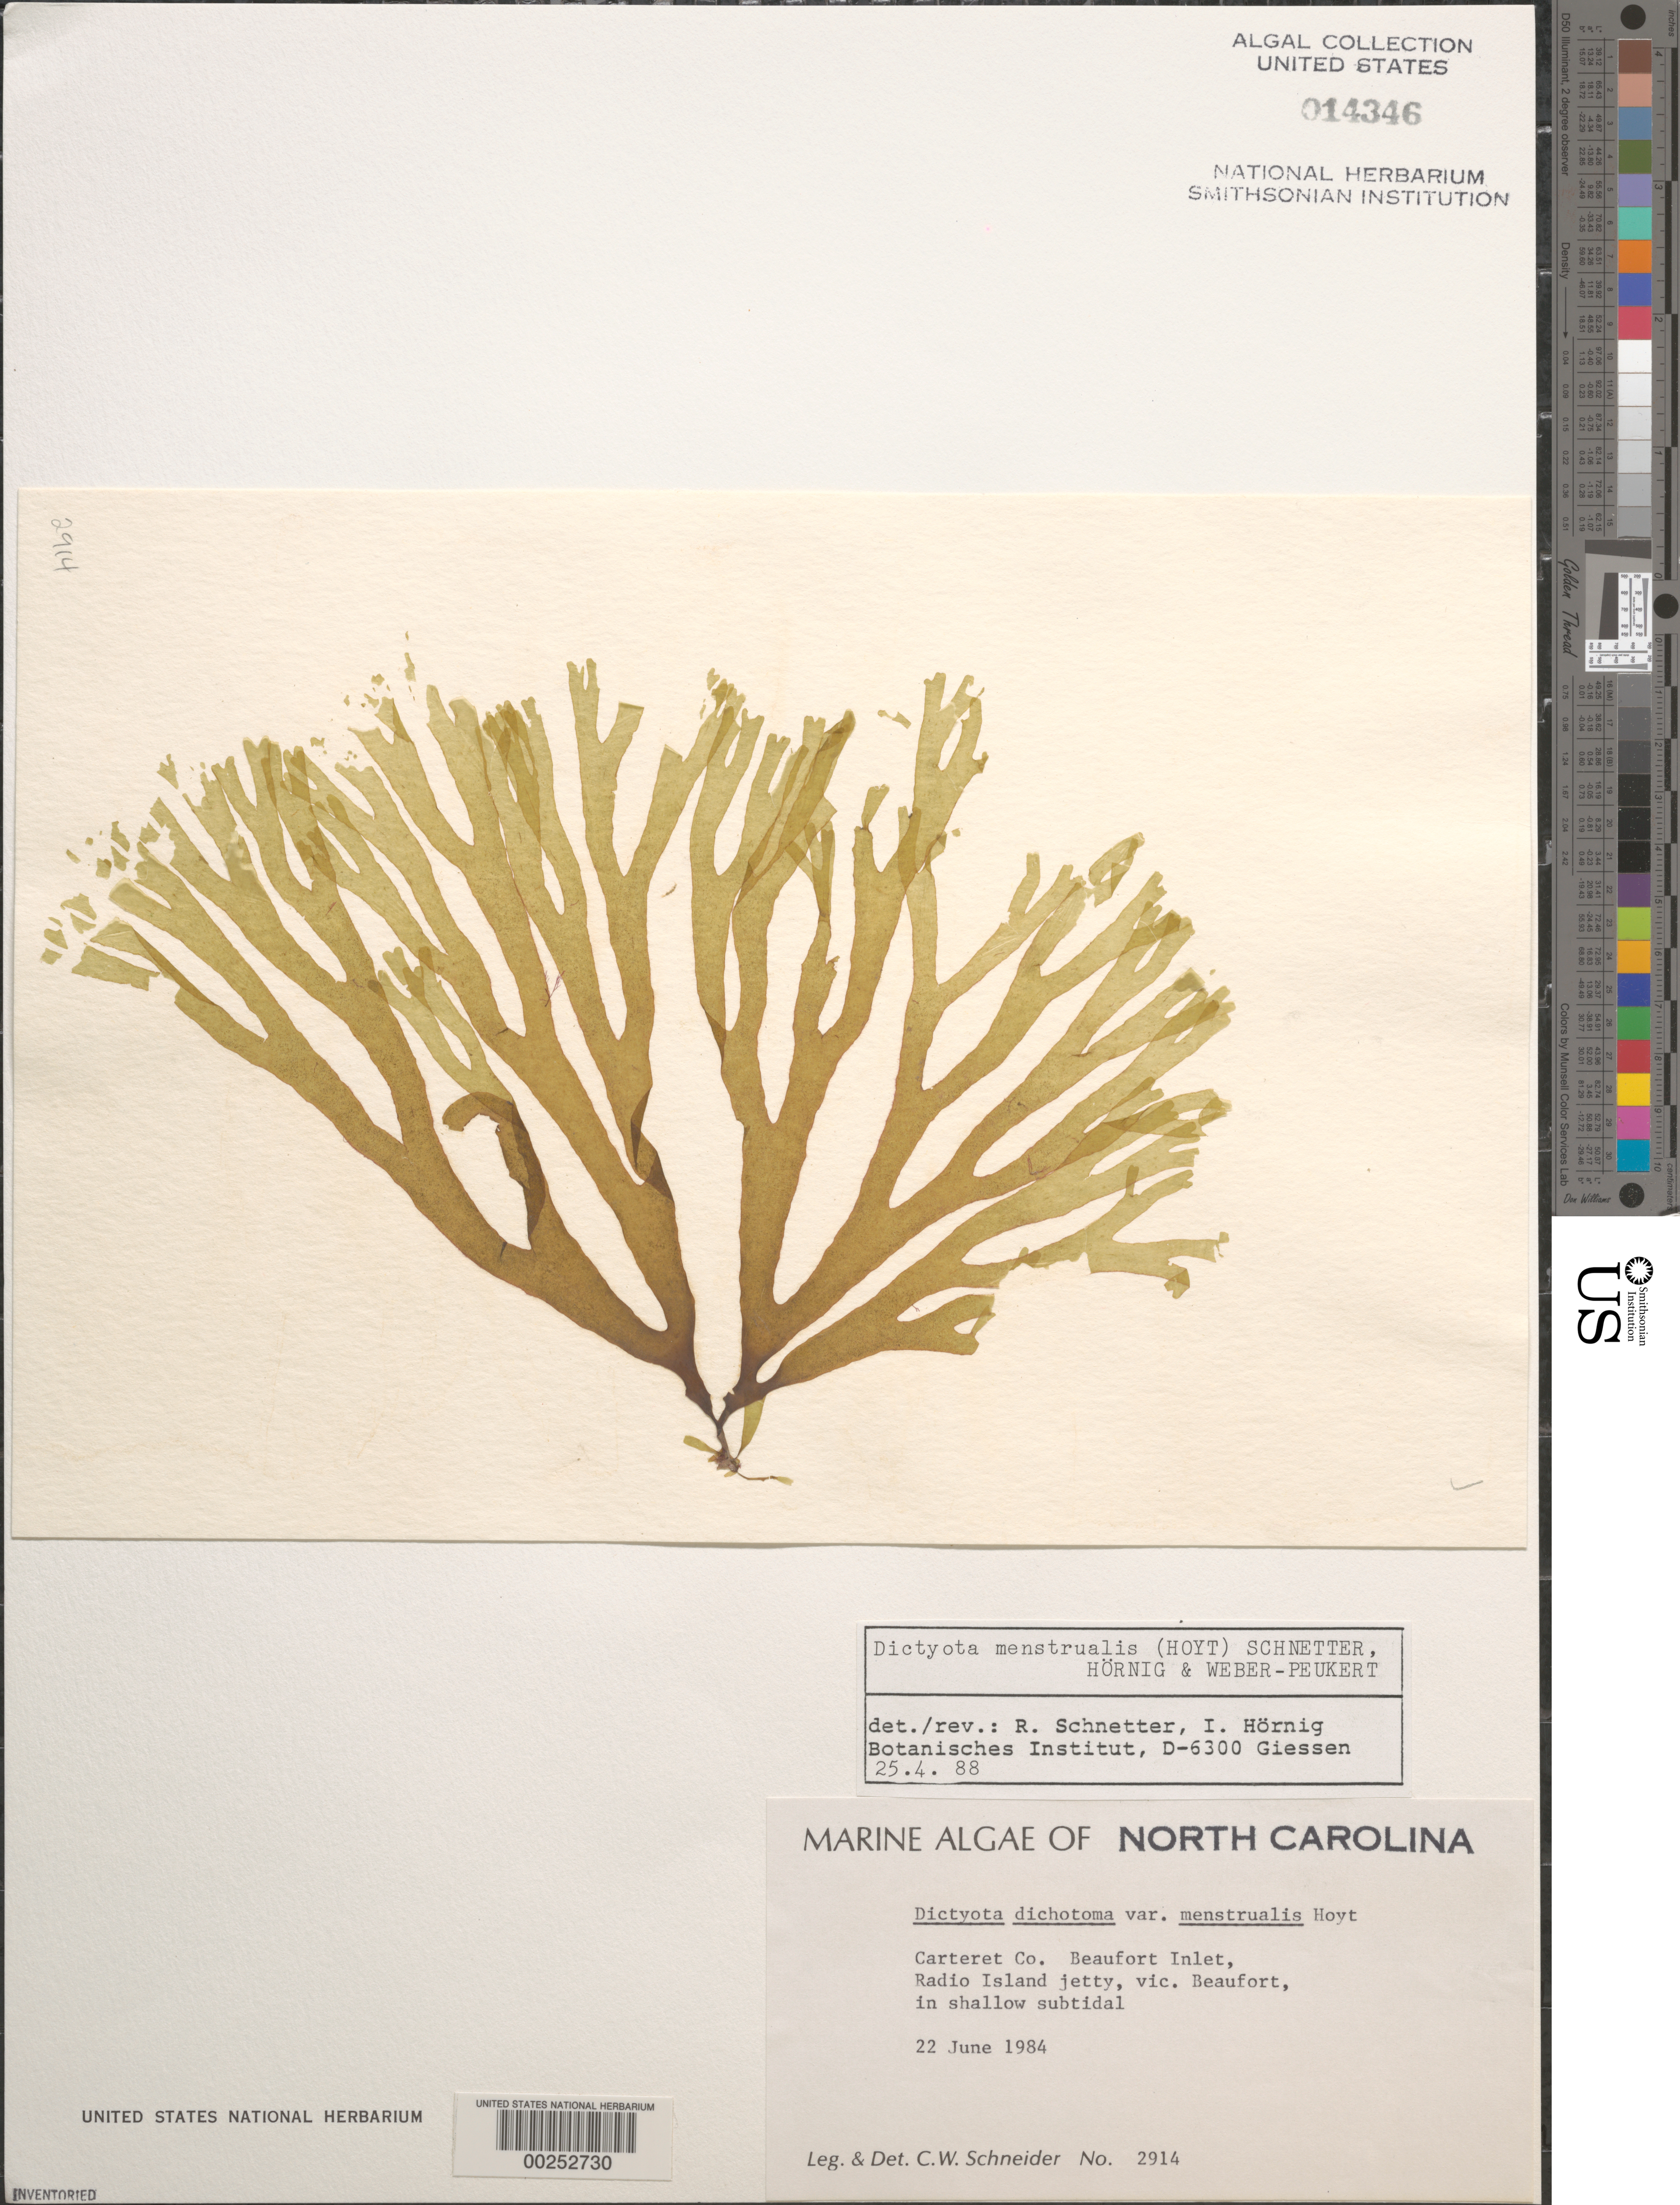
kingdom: Chromista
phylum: Ochrophyta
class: Phaeophyceae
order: Dictyotales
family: Dictyotaceae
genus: Dictyota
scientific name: Dictyota menstrualis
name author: (Hoyt) Schnetter et al.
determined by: Schnetter, R.; Hörnig, I.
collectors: C. W. Schneider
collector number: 2914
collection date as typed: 22 Jun 1984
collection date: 1984-06-22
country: United States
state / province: North Carolina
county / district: Carteret County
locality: Beaufort, Beaufort Inlet, Radio Island jetty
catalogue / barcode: US 14346